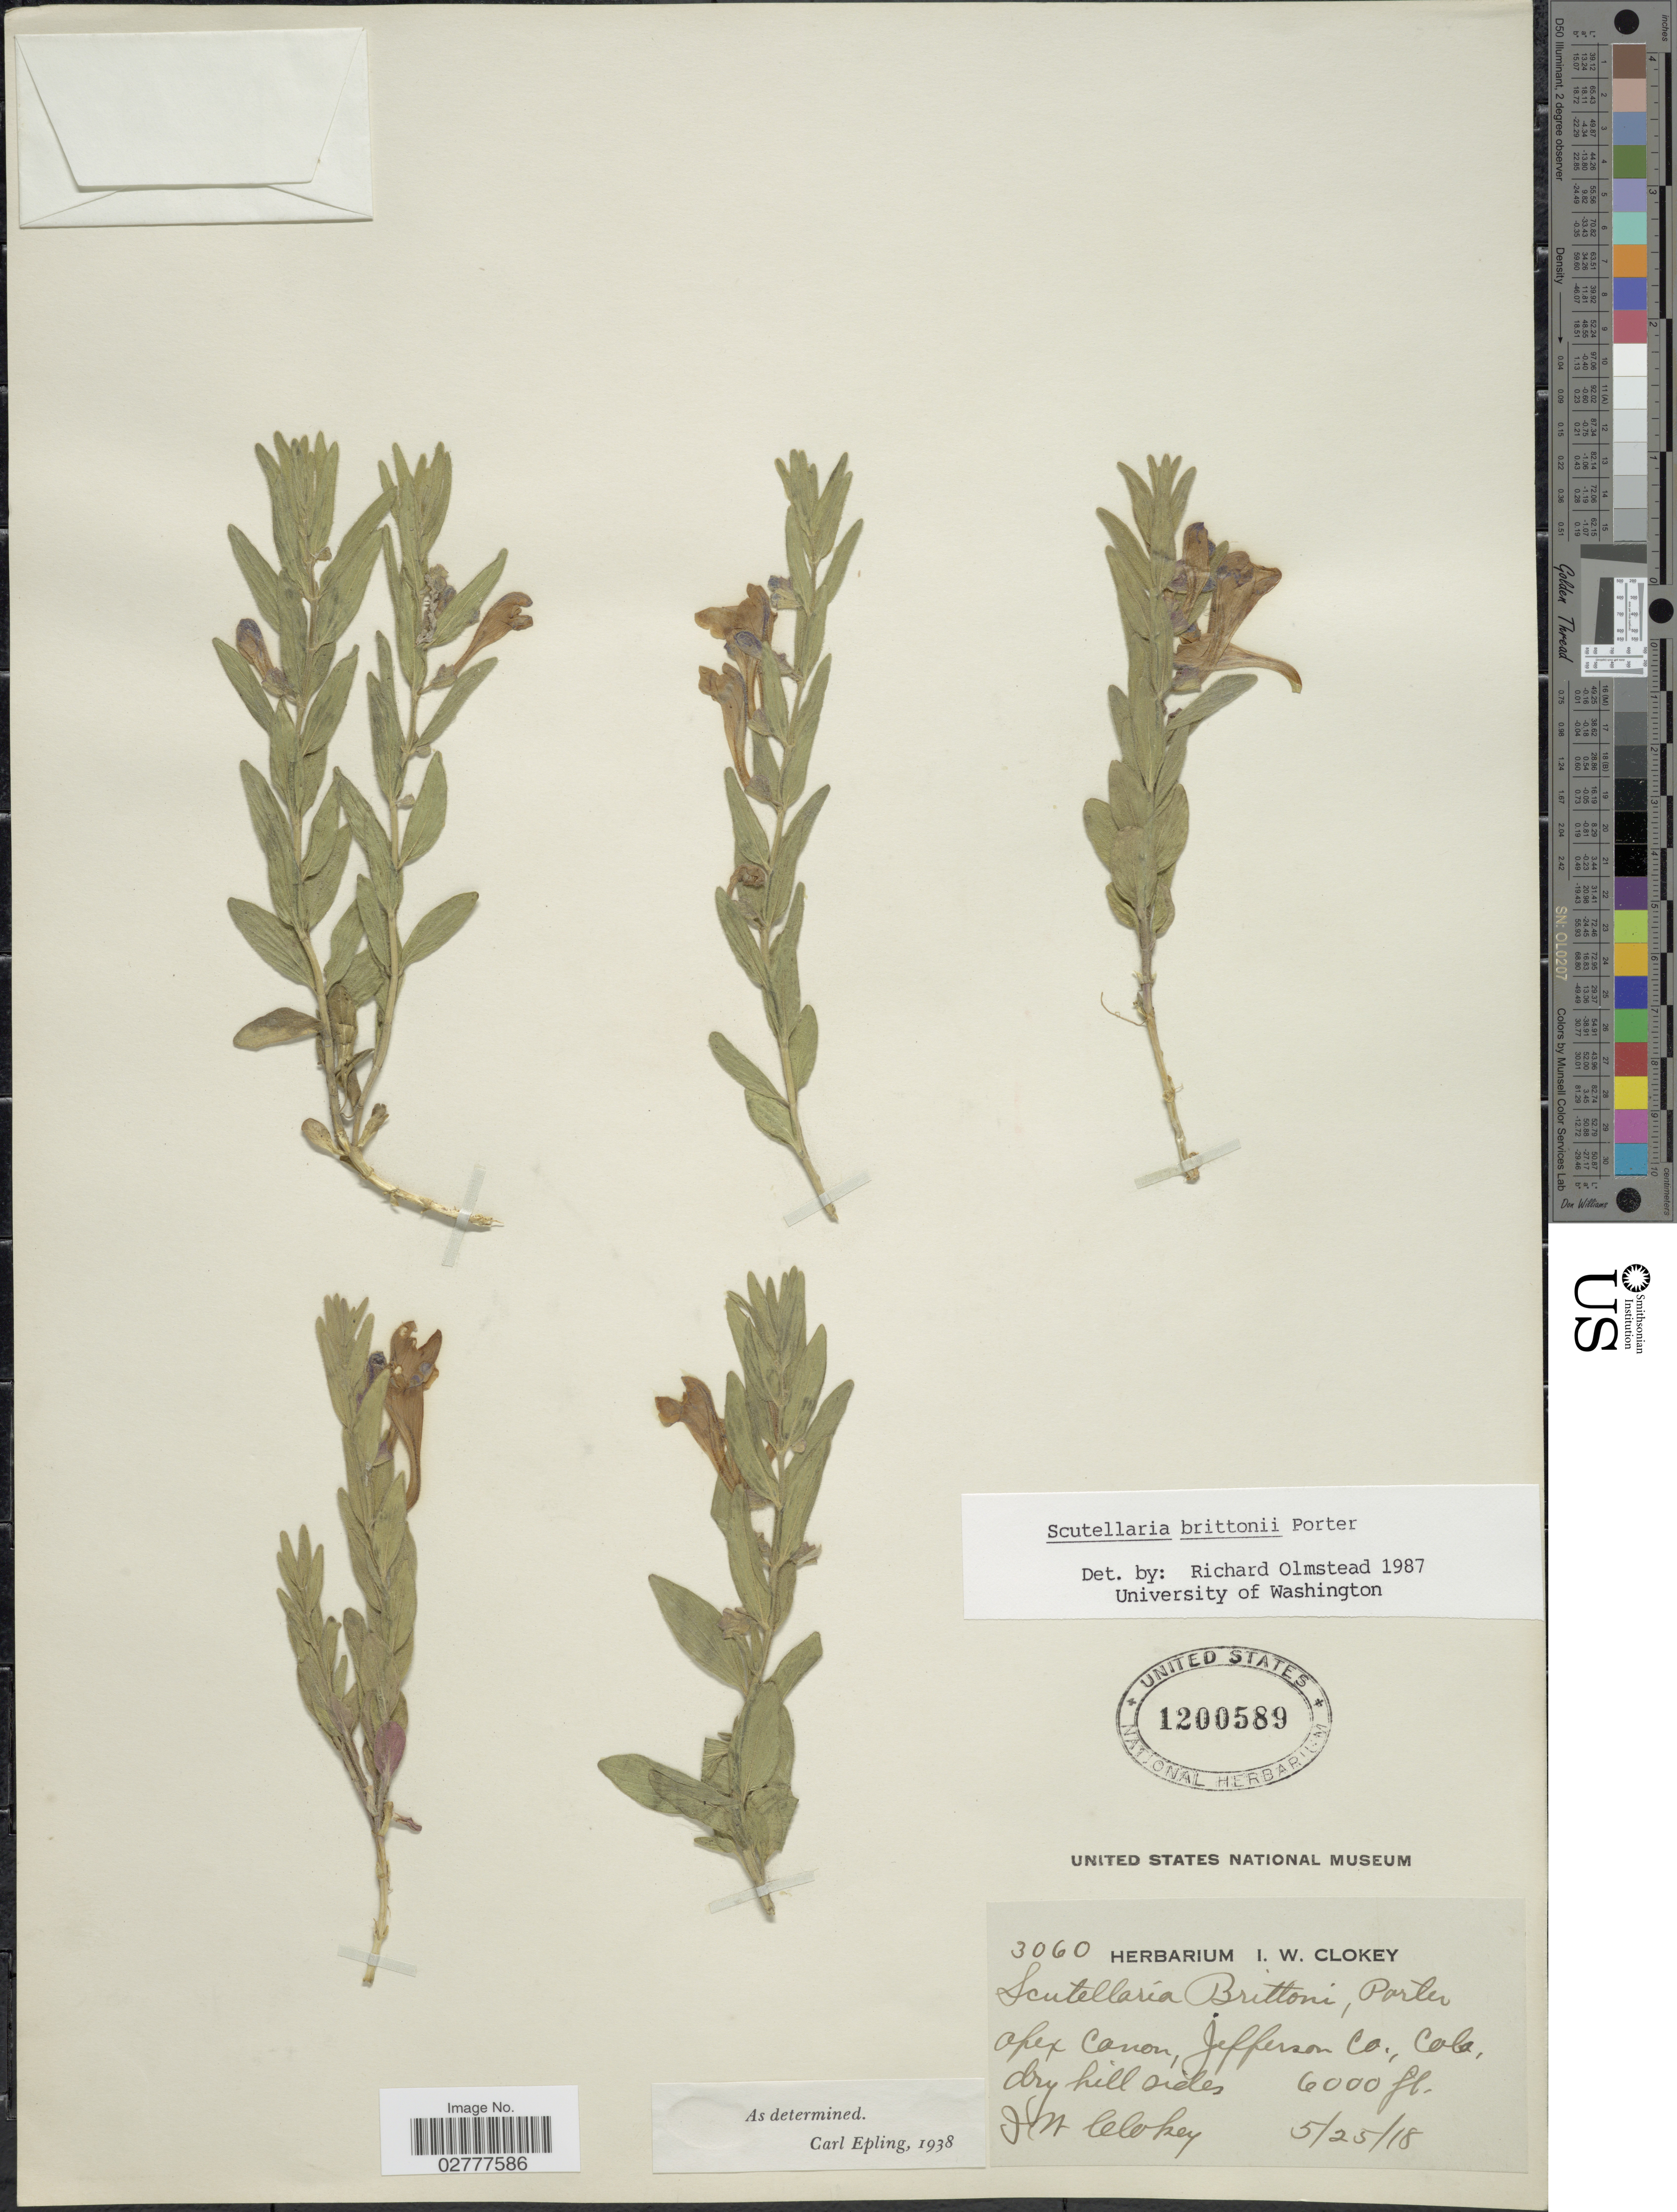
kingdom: Plantae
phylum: Tracheophyta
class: Magnoliopsida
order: Lamiales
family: Lamiaceae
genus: Scutellaria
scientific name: Scutellaria brittonii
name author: Porter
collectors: I. W. Clokey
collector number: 3060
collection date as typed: Transcribed d/m/y: 25/5/18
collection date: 1918-05-25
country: United States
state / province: Colorado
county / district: Jefferson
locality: Apex Canon, Jefferson Co., Dry hill side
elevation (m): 1829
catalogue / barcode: US 1200589